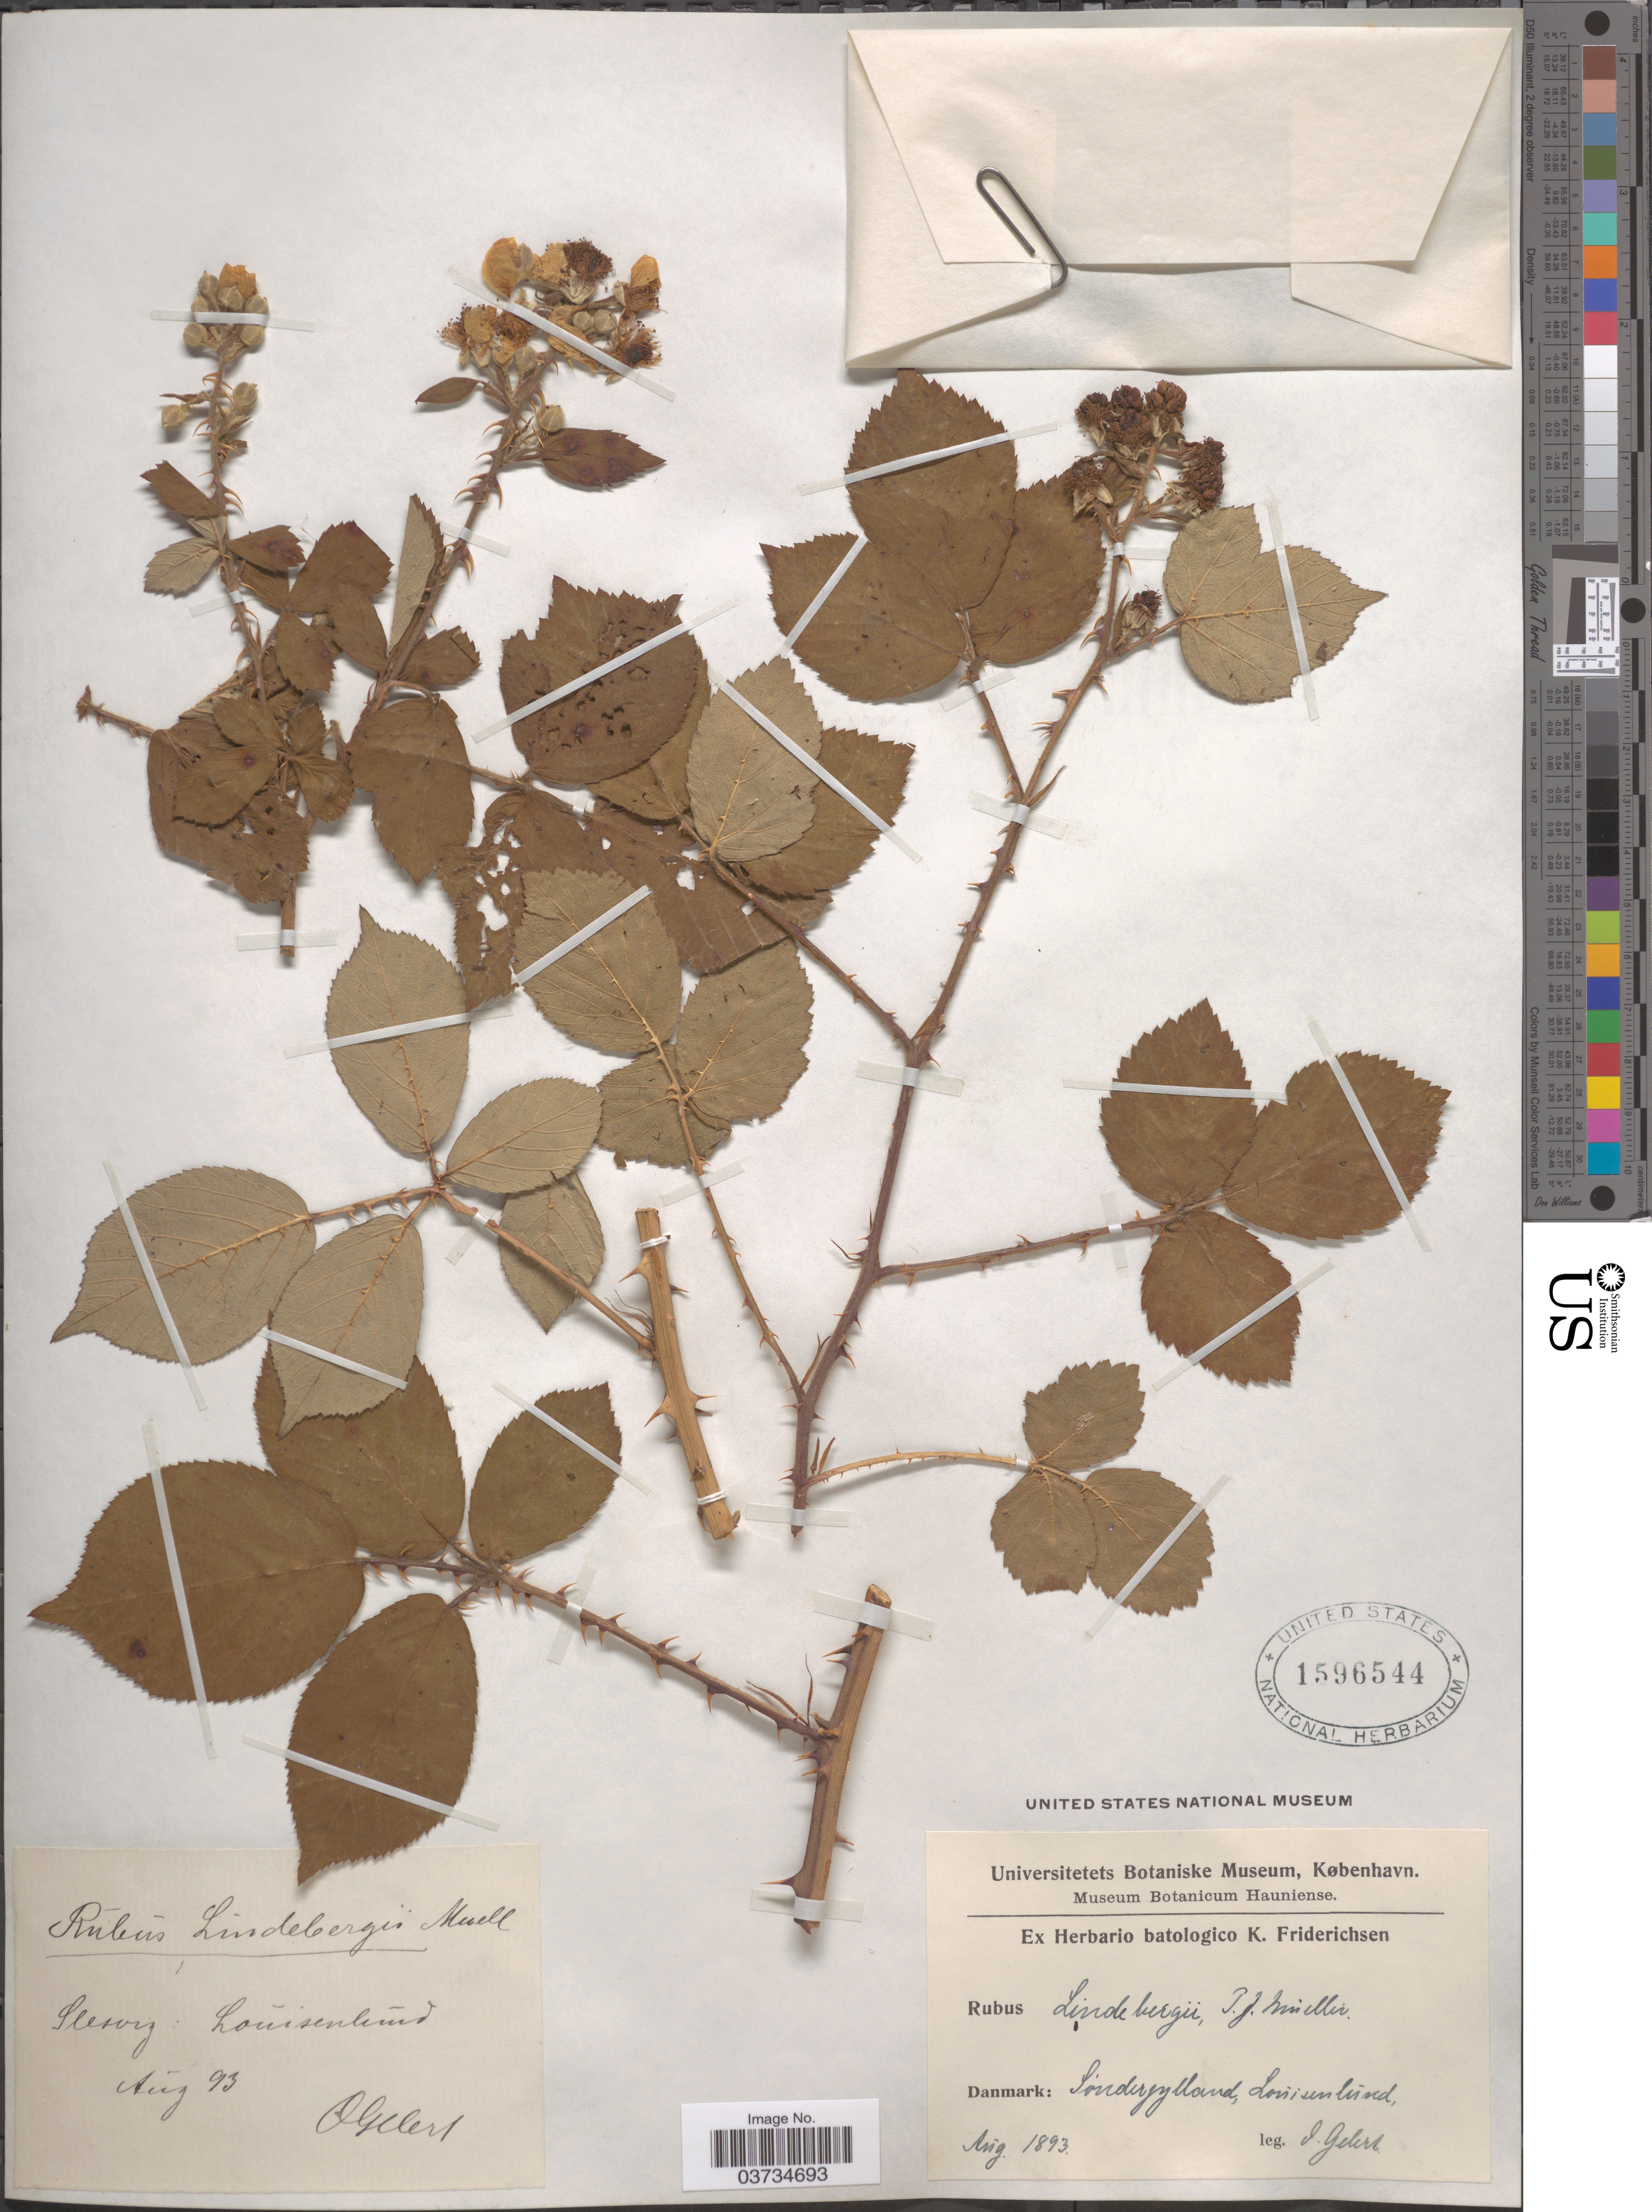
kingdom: Plantae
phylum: Tracheophyta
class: Magnoliopsida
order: Rosales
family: Rosaceae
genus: Rubus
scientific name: Rubus lindebergii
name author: P.J. Müll.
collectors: O. Gelert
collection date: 1893-08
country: Denmark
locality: Sónderjylland, Loúisenlúnd. Slesvig.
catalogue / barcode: US 1596544